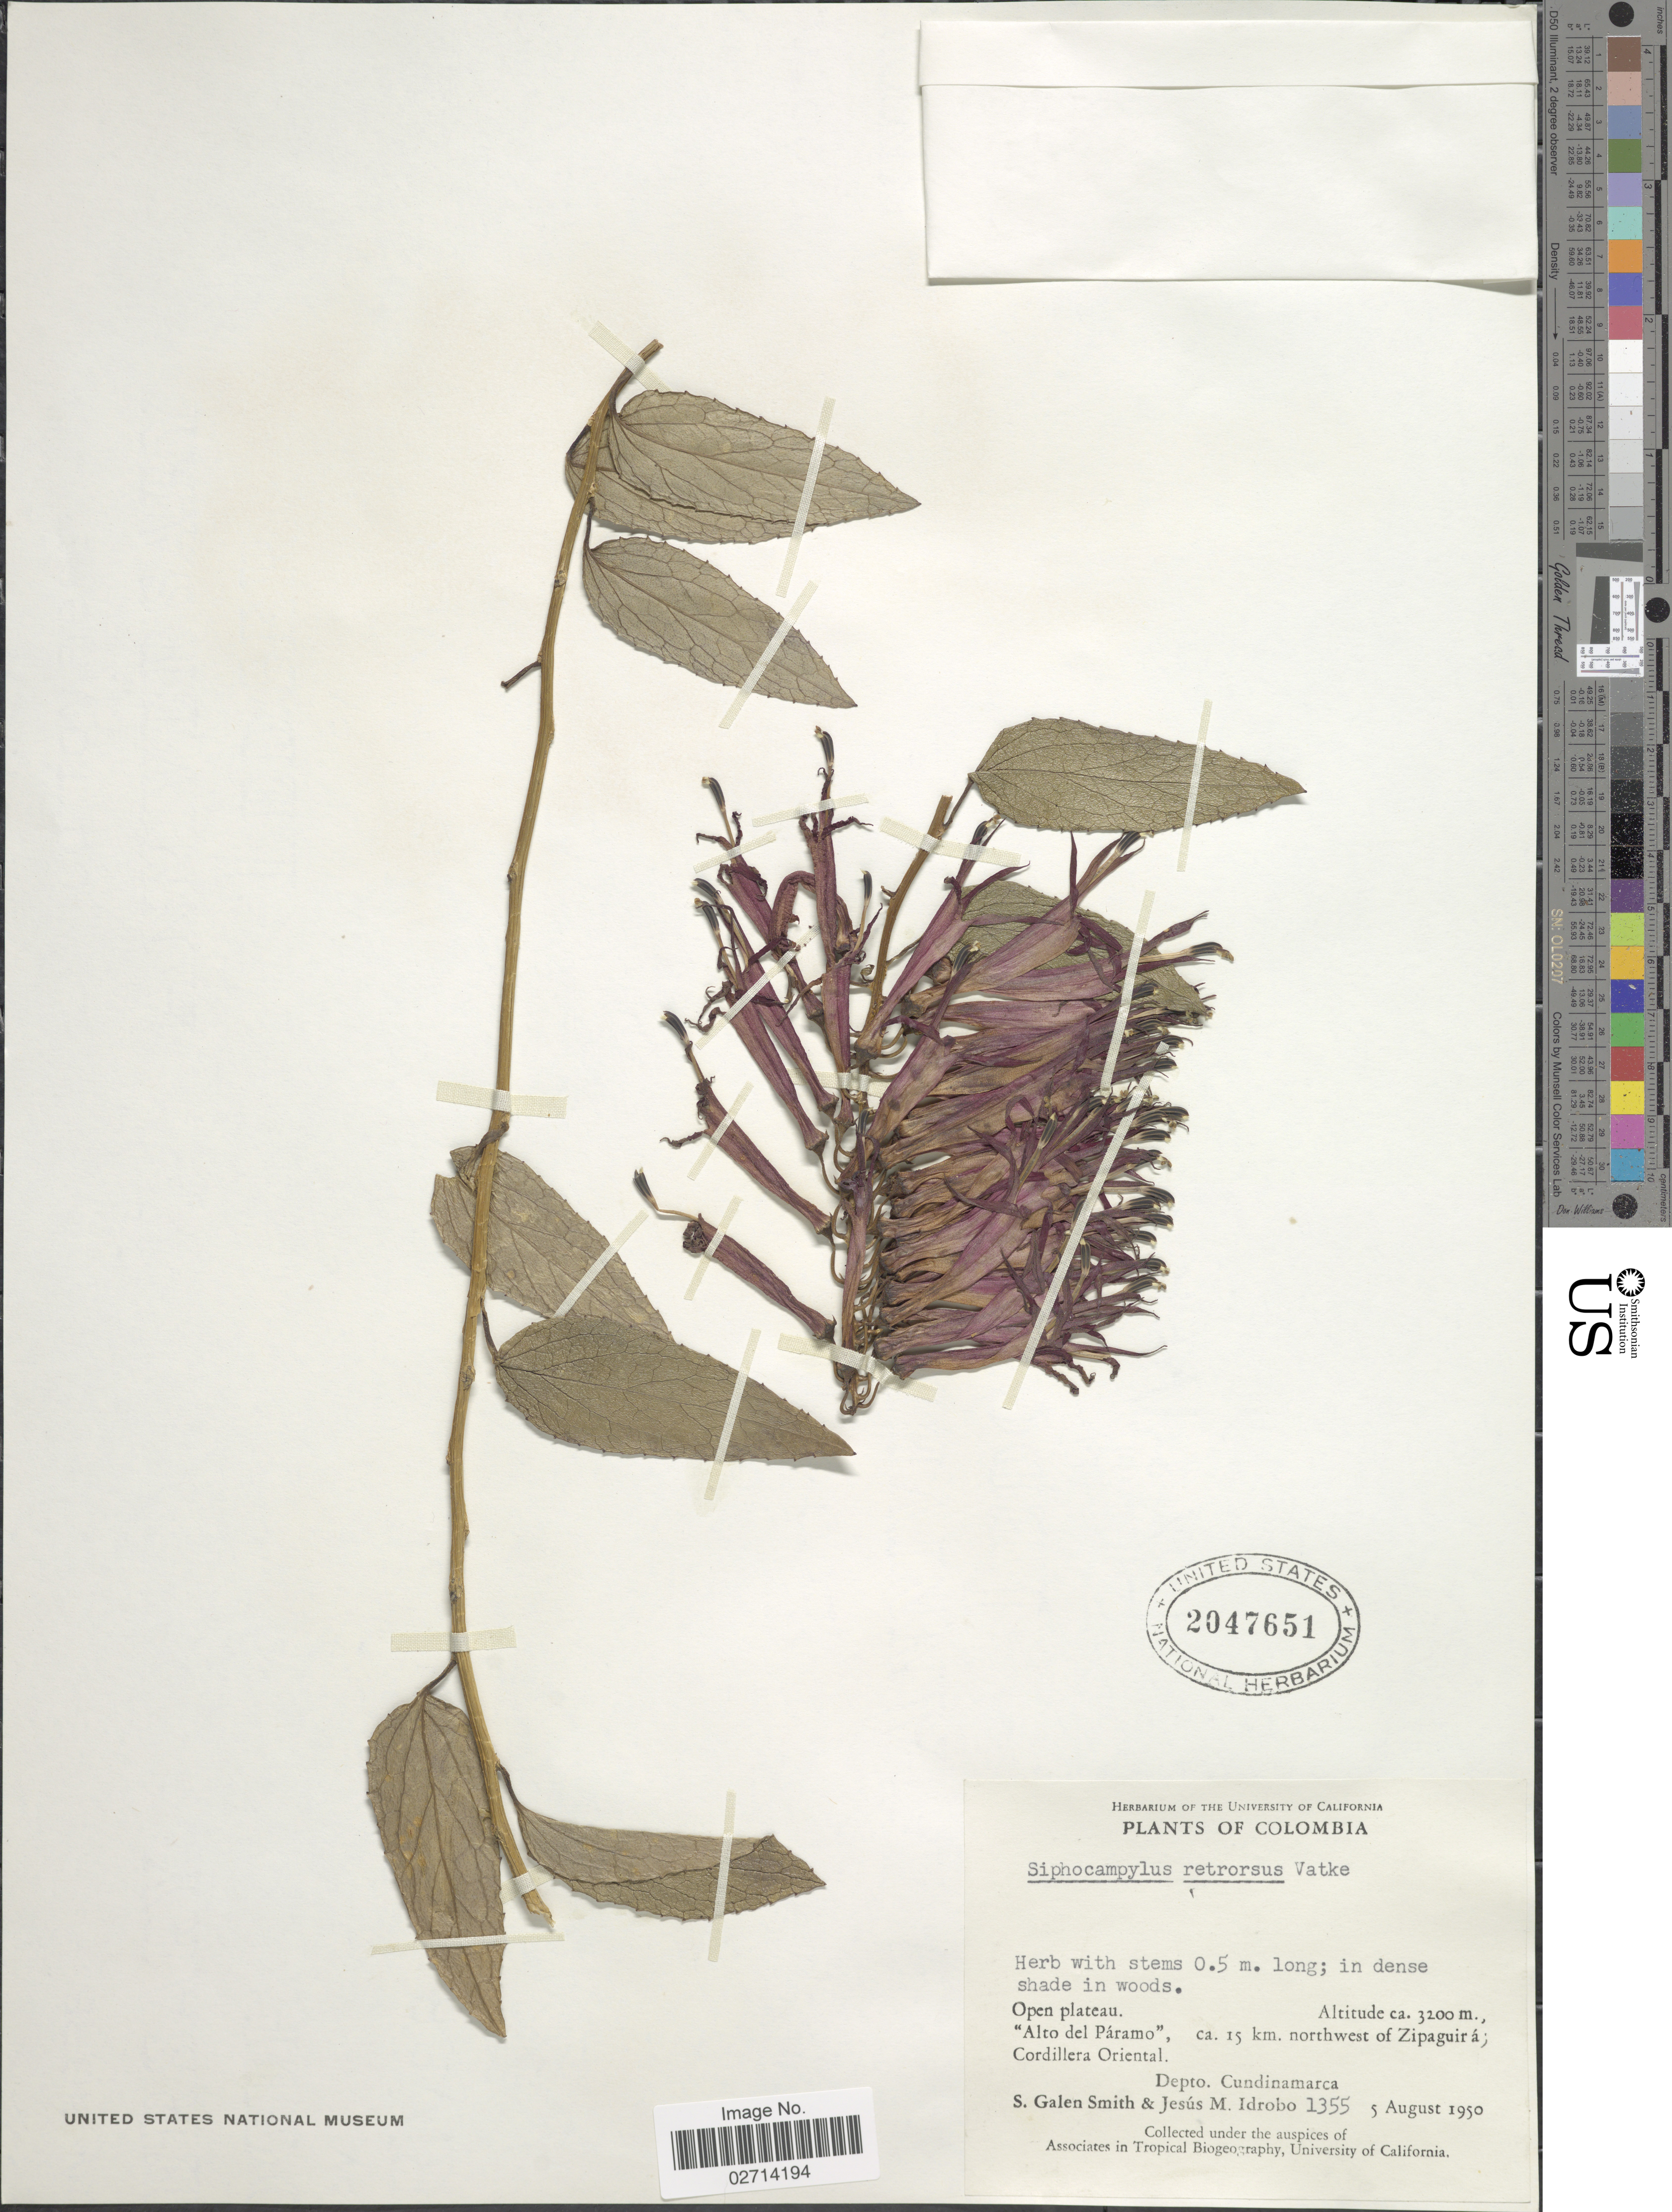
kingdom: Plantae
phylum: Tracheophyta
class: Magnoliopsida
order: Asterales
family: Campanulaceae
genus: Siphocampylus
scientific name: Siphocampylus retrorsus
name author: (Willd. ex Schult.) Vatke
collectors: S. G. Smith & J. M. Idrobo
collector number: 1355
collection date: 1950-08-05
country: Colombia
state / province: Cundinamarca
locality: Open plateau, "Alto de Paramo", ca. 15 km. northwest of Zipaguira; Cordillera Oriental.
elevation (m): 3200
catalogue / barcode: US 2047651